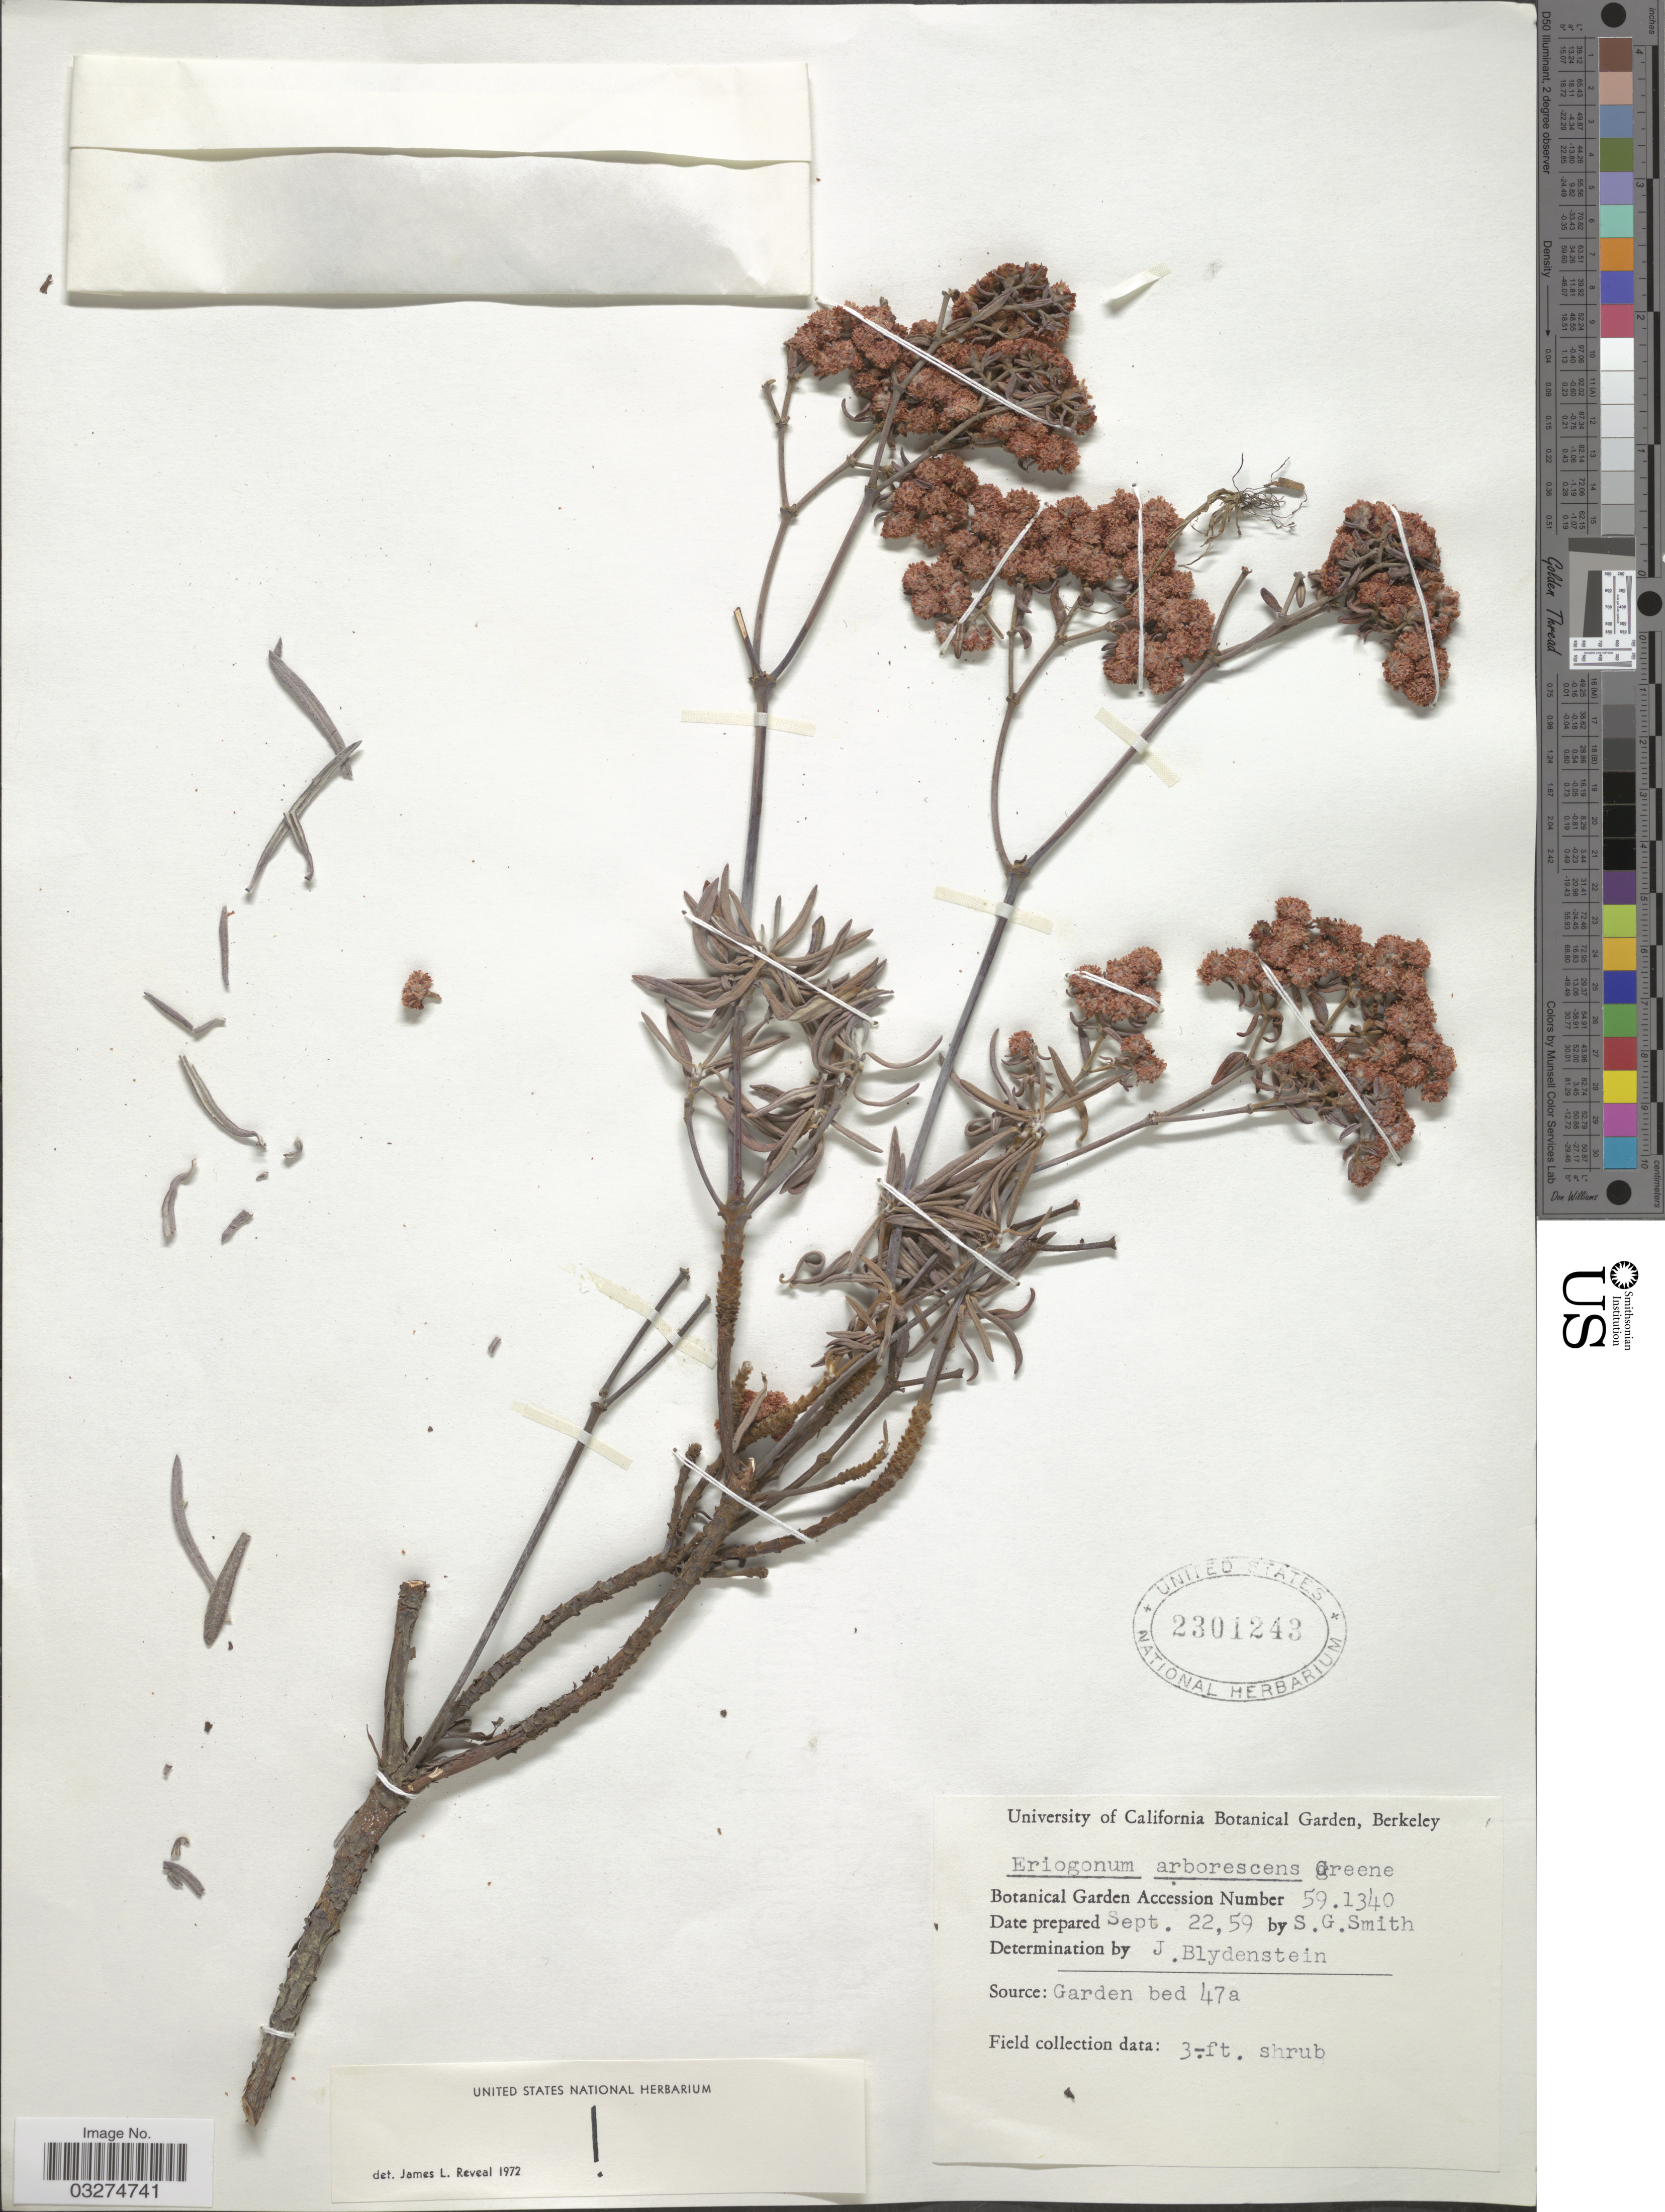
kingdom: Plantae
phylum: Tracheophyta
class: Magnoliopsida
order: Caryophyllales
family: Polygonaceae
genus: Eriogonum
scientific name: Eriogonum arborescens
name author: Greene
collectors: S. G. Smith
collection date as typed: Transcribed d/m/y: 22/9/59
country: United States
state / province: California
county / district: Alameda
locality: University of California Botanical Garden, Berkeley.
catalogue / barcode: US 2301243